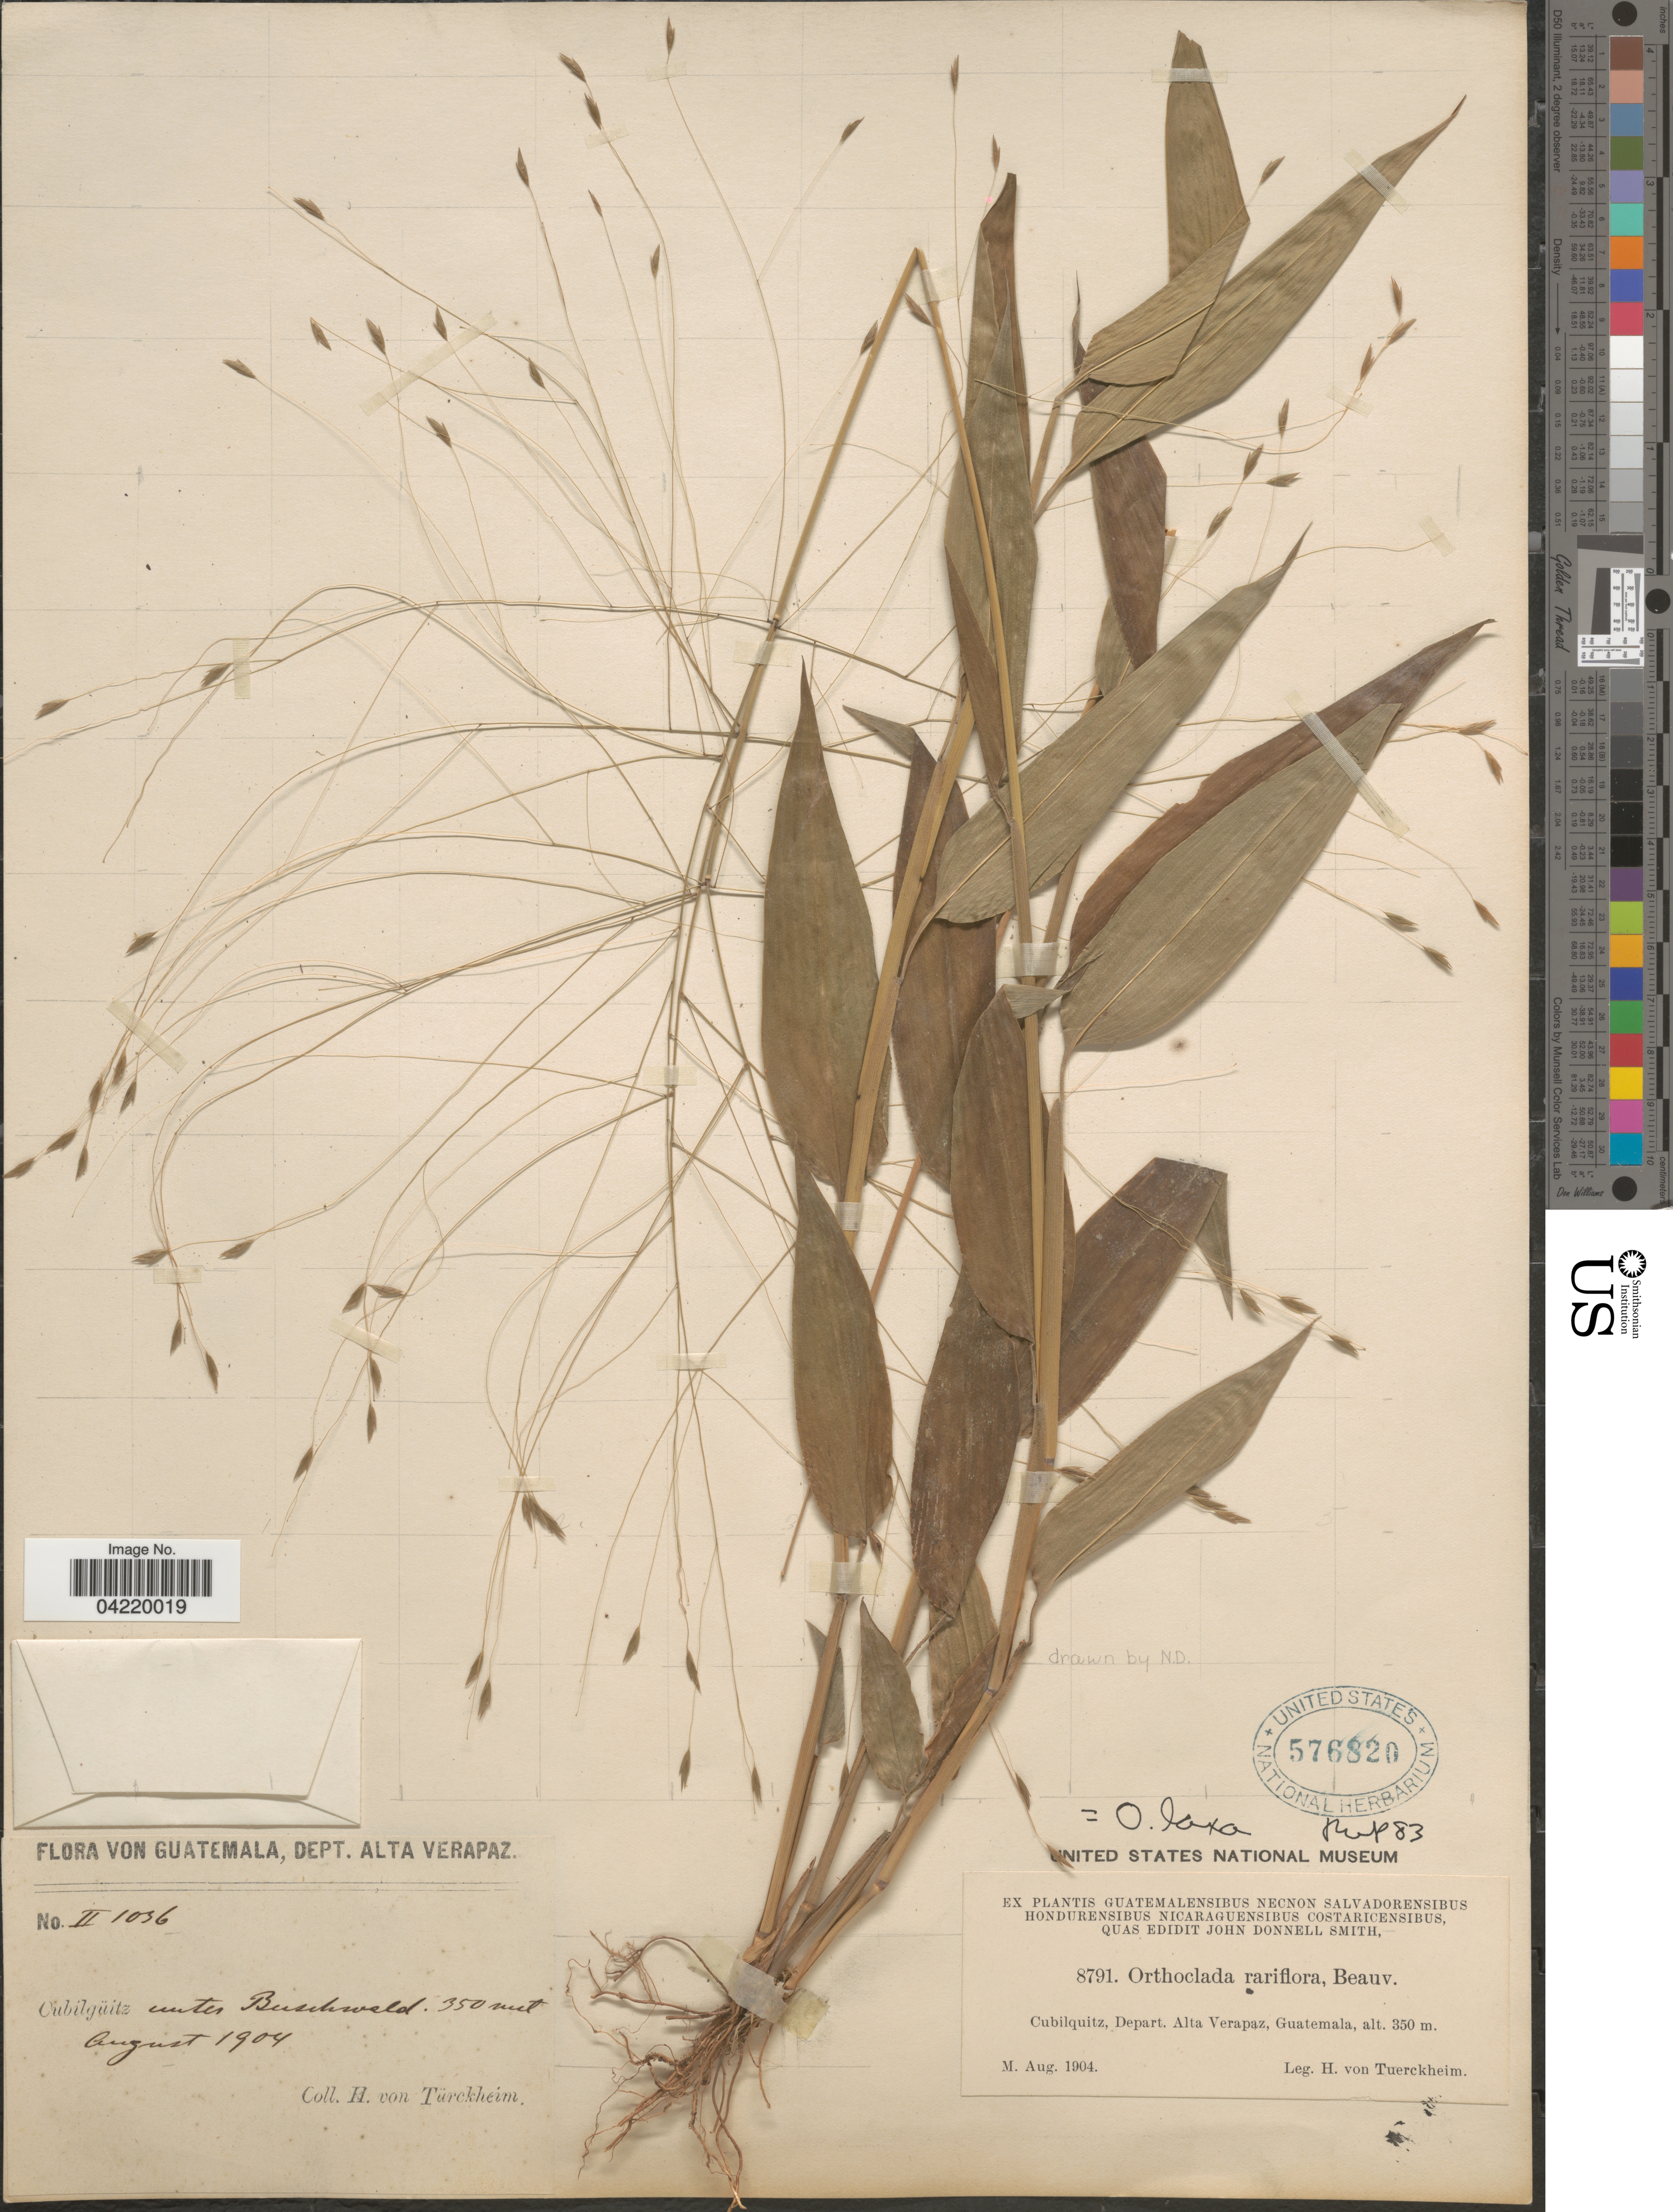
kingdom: Plantae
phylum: Tracheophyta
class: Liliopsida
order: Poales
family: Poaceae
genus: Orthoclada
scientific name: Orthoclada laxa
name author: P. Beauv.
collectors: H. von Türckheim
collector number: II1036/8791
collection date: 1904-08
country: Guatemala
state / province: Alta Verapaz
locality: Dept. Alta Verapaz. Cubilgüitz unter Buschwald. Cubilquitz. Depart. Alta Verapaz.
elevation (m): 350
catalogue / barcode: US 576820